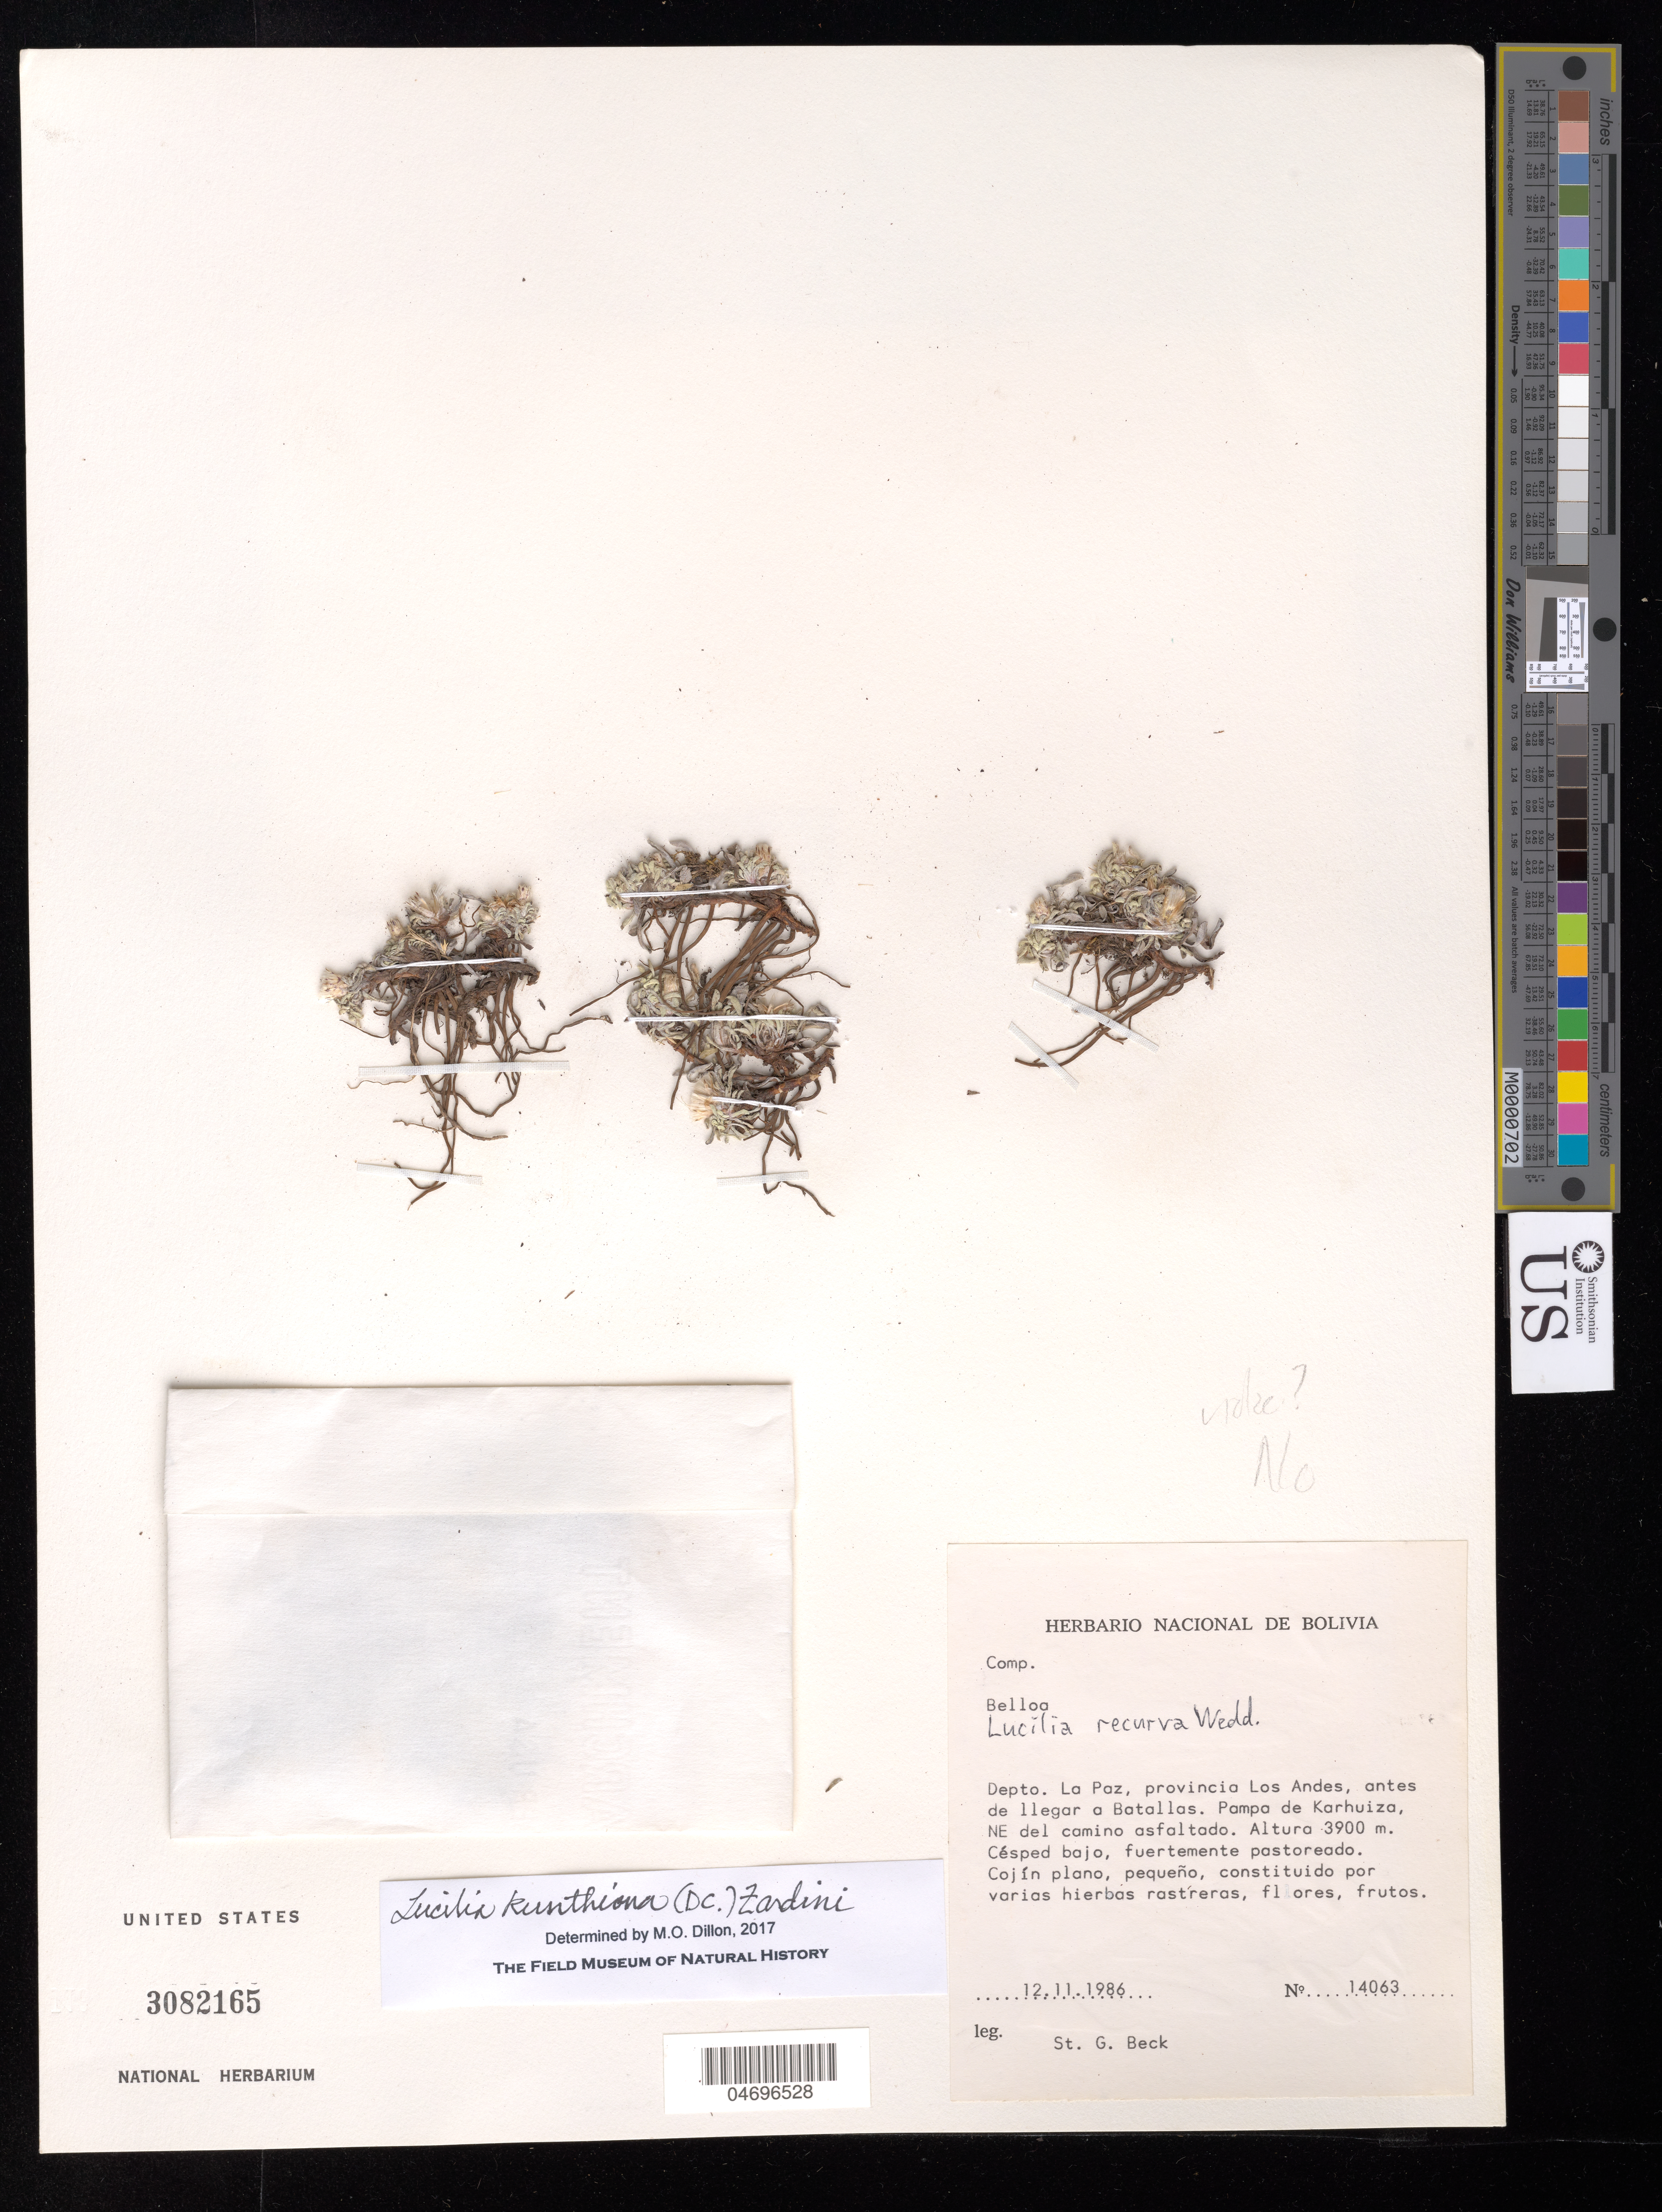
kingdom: Plantae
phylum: Tracheophyta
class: Magnoliopsida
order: Asterales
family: Asteraceae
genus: Lucilia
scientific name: Lucilia kunthiana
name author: (DC.) Zardini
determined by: Dillon, M. O.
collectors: S. G. Beck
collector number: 14063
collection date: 1986-11-12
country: Bolivia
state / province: La Paz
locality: Depto. La Paz, provincia Los Andes, Batallas. Saliendo por Pucarani. Al borde del canal de acequia, actualmente seco.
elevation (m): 3850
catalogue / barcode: US 3082165